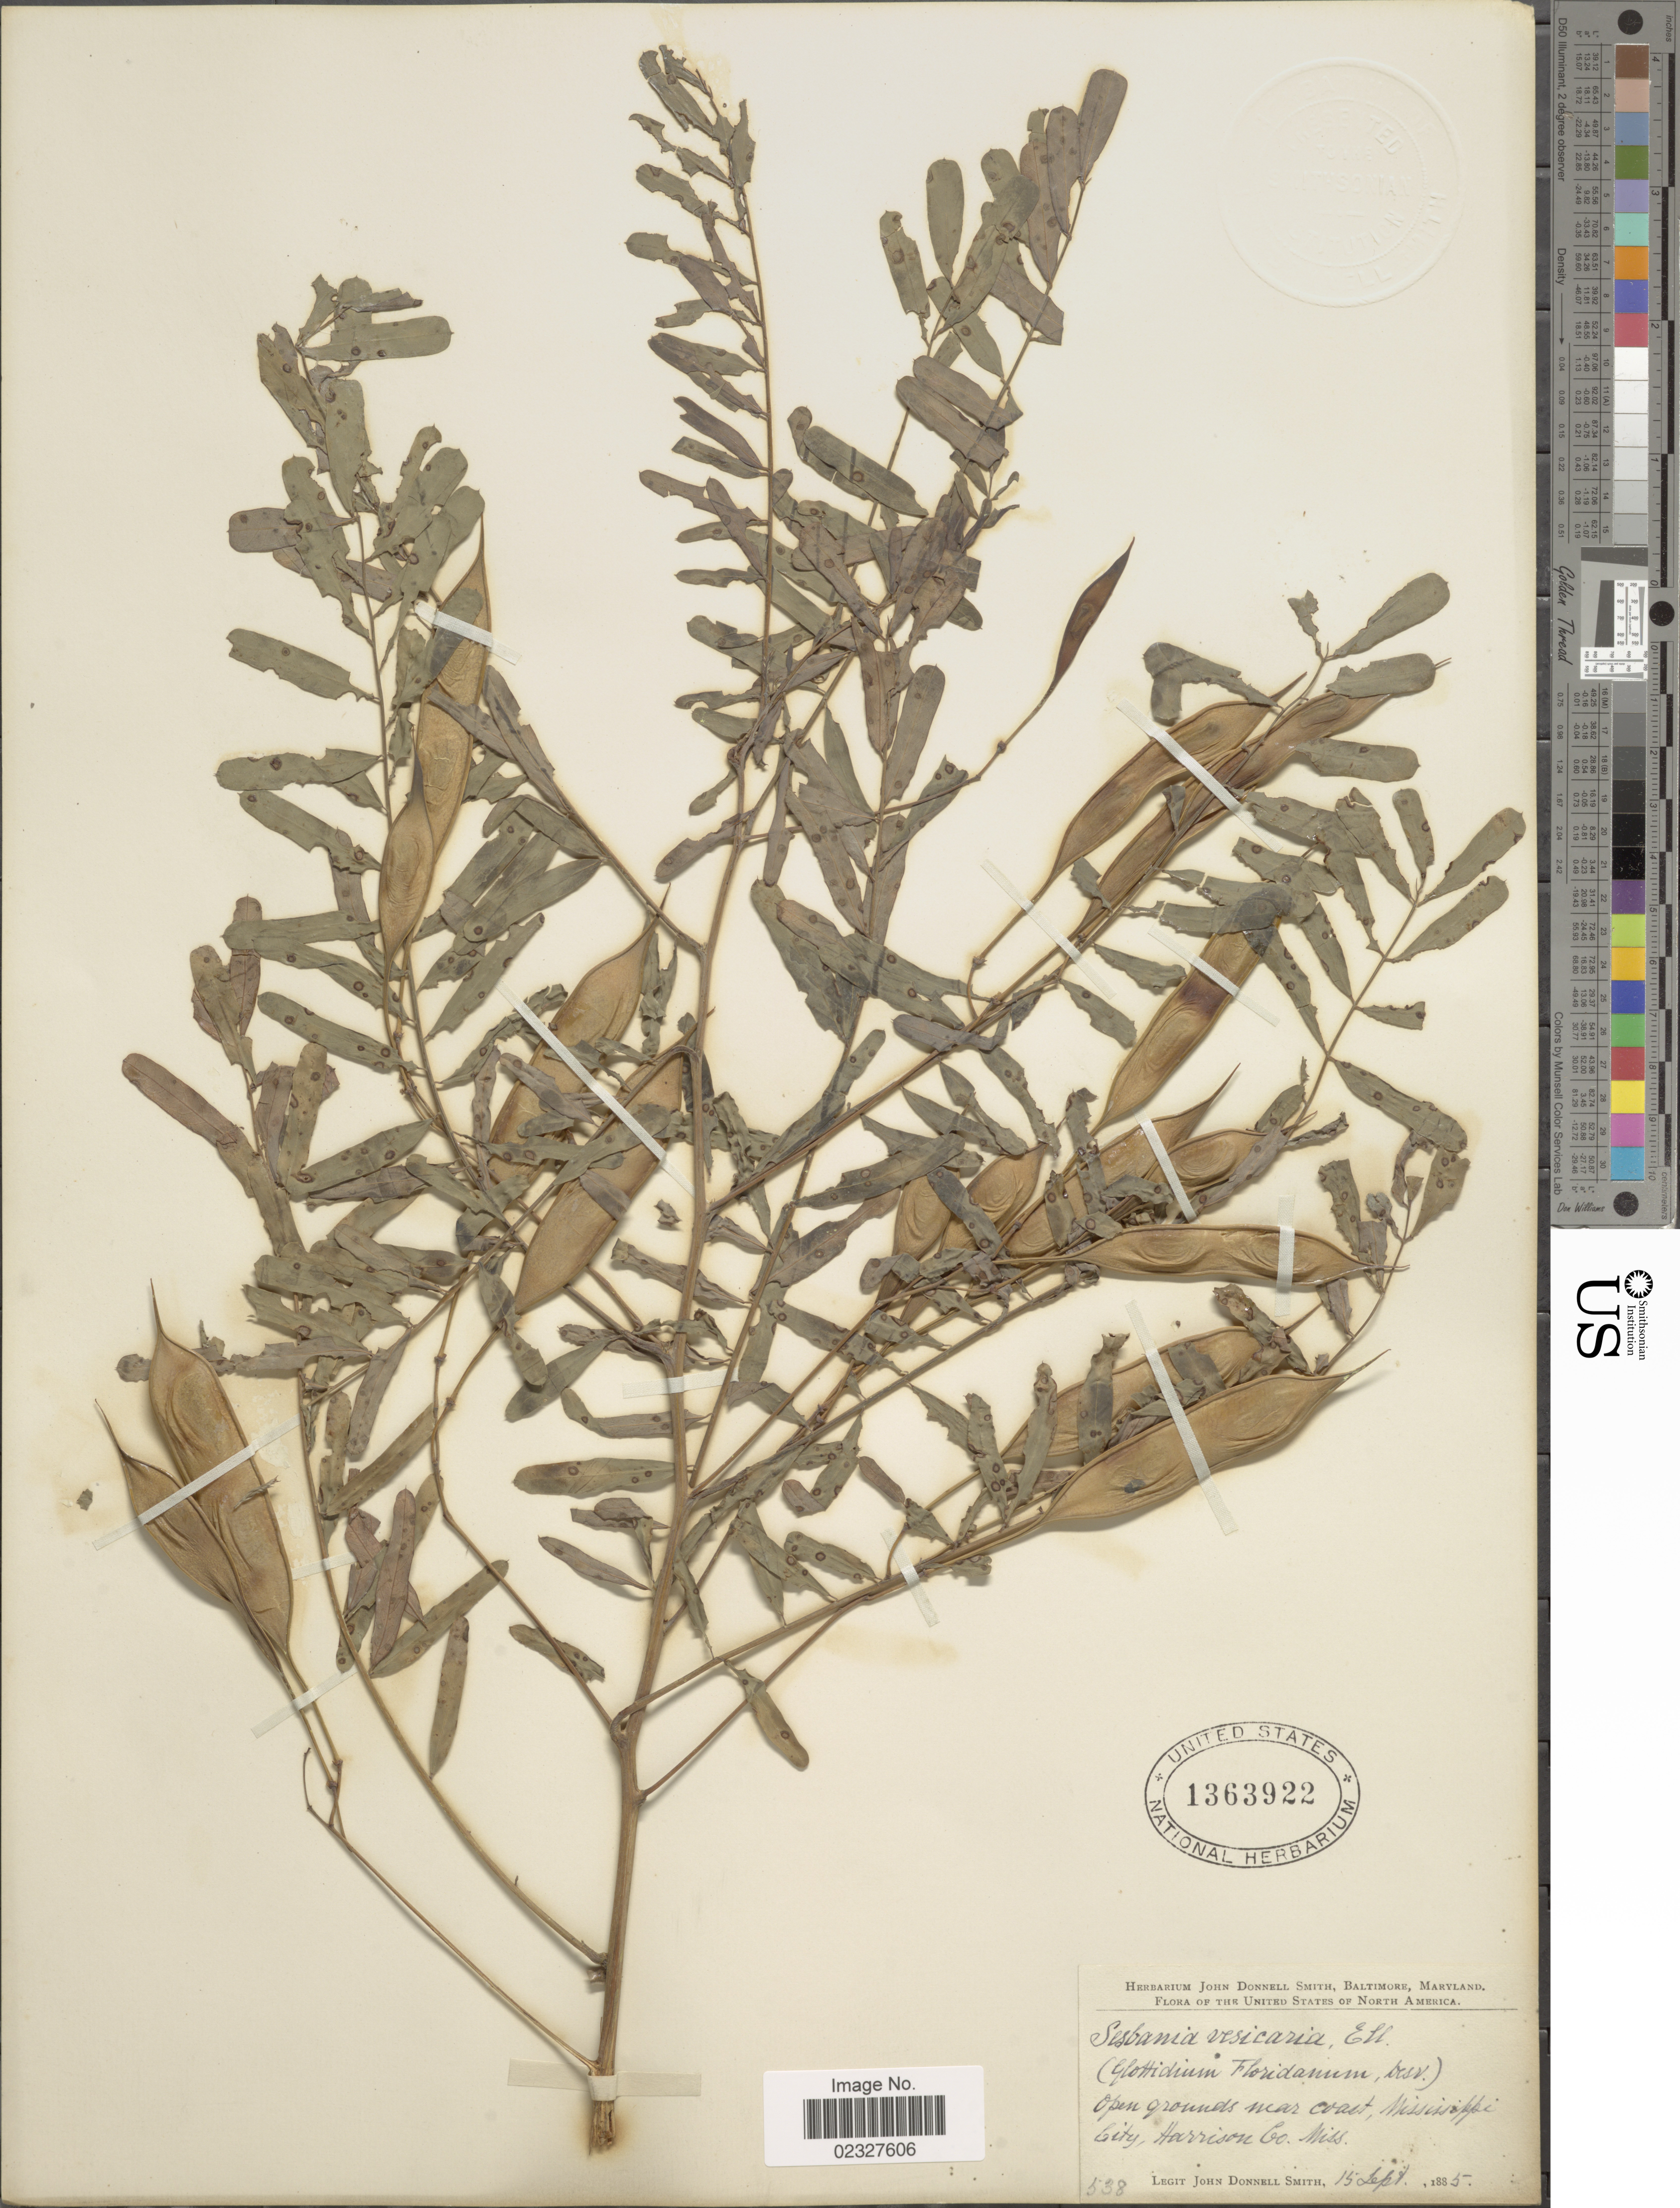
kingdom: Plantae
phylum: Tracheophyta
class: Magnoliopsida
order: Fabales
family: Fabaceae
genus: Sesbania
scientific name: Sesbania vesicaria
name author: (Jacq.) Elliott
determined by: Strong, Mark T., (BOT), Smithsonian Institution - National Museum of Natural History (UNITED STATES)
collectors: J. Donnell Smith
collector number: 538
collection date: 1885-09-15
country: United States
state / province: Mississippi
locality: Open grounds near coast, Mississippi City, Harrison Co.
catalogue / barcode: US 1363922